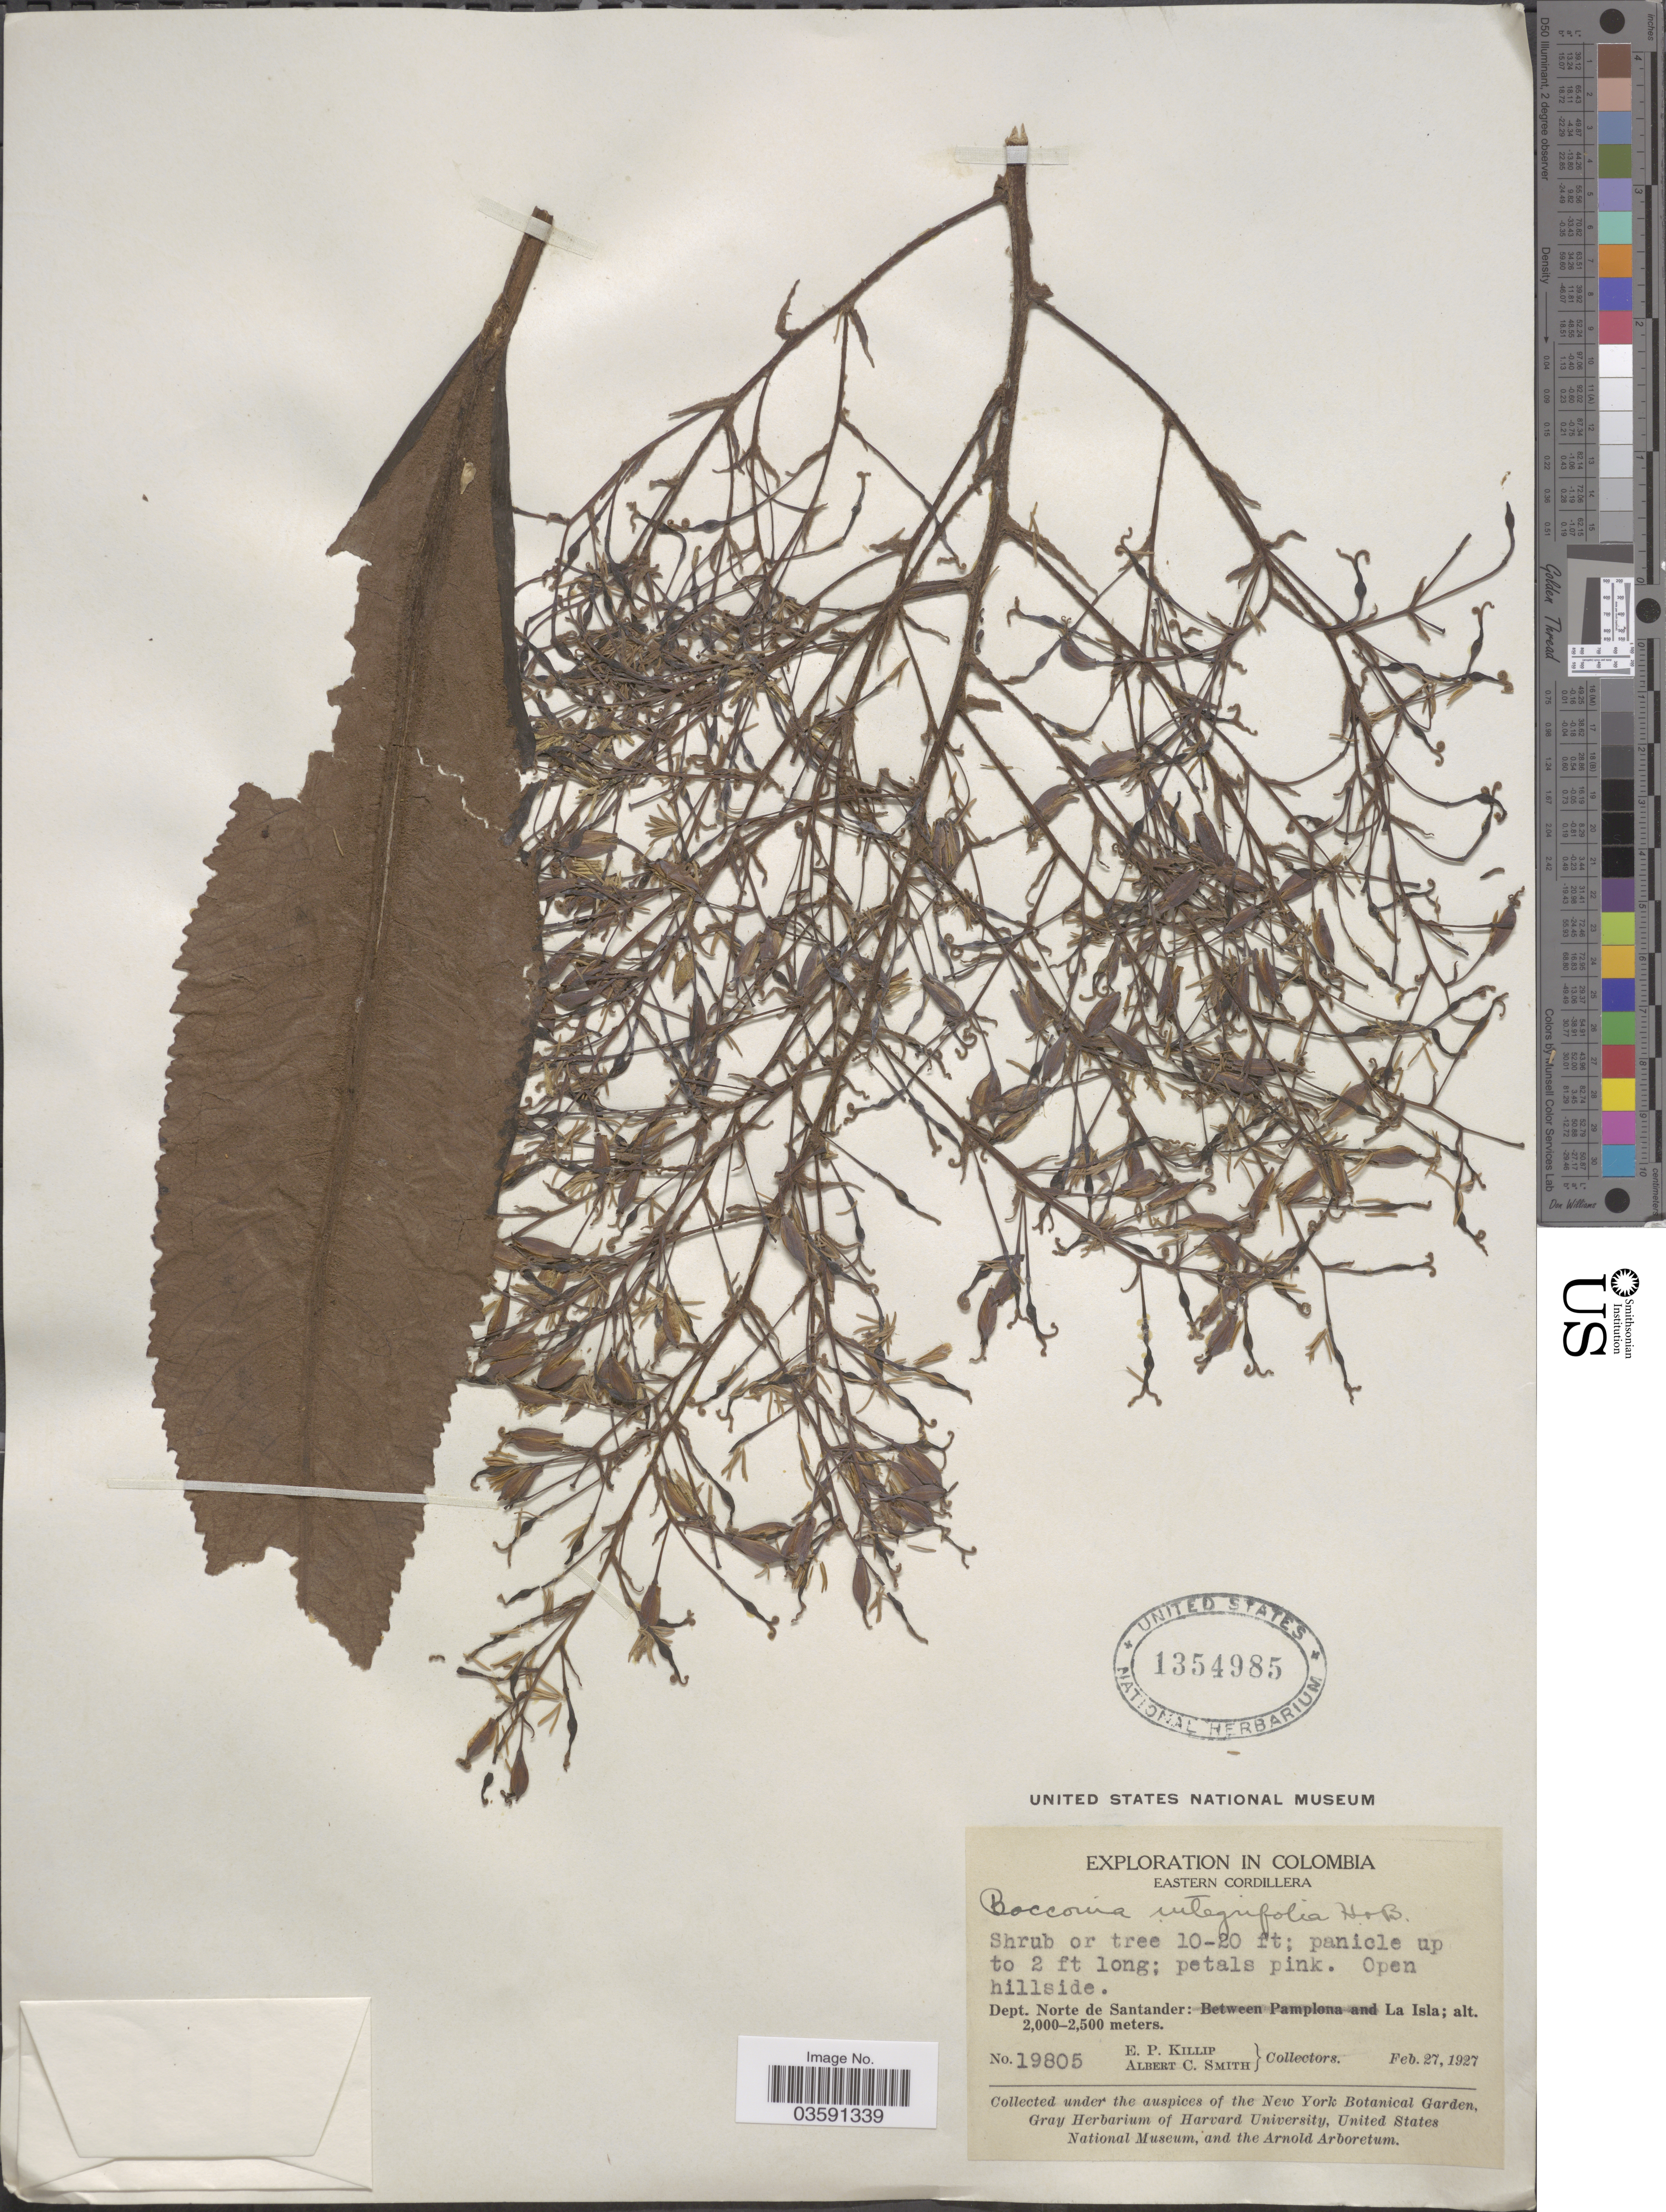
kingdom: Plantae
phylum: Tracheophyta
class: Magnoliopsida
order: Ranunculales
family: Papaveraceae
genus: Bocconia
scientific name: Bocconia integrifolia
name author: Bonpl.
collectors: E. P. Killip & A. C. Smith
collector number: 19805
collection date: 1927-02-27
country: Colombia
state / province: Norte de Santander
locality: Eastern Cordillera. Dept. Norte de Santander: La Isla.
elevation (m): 2000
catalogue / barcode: US 1354985